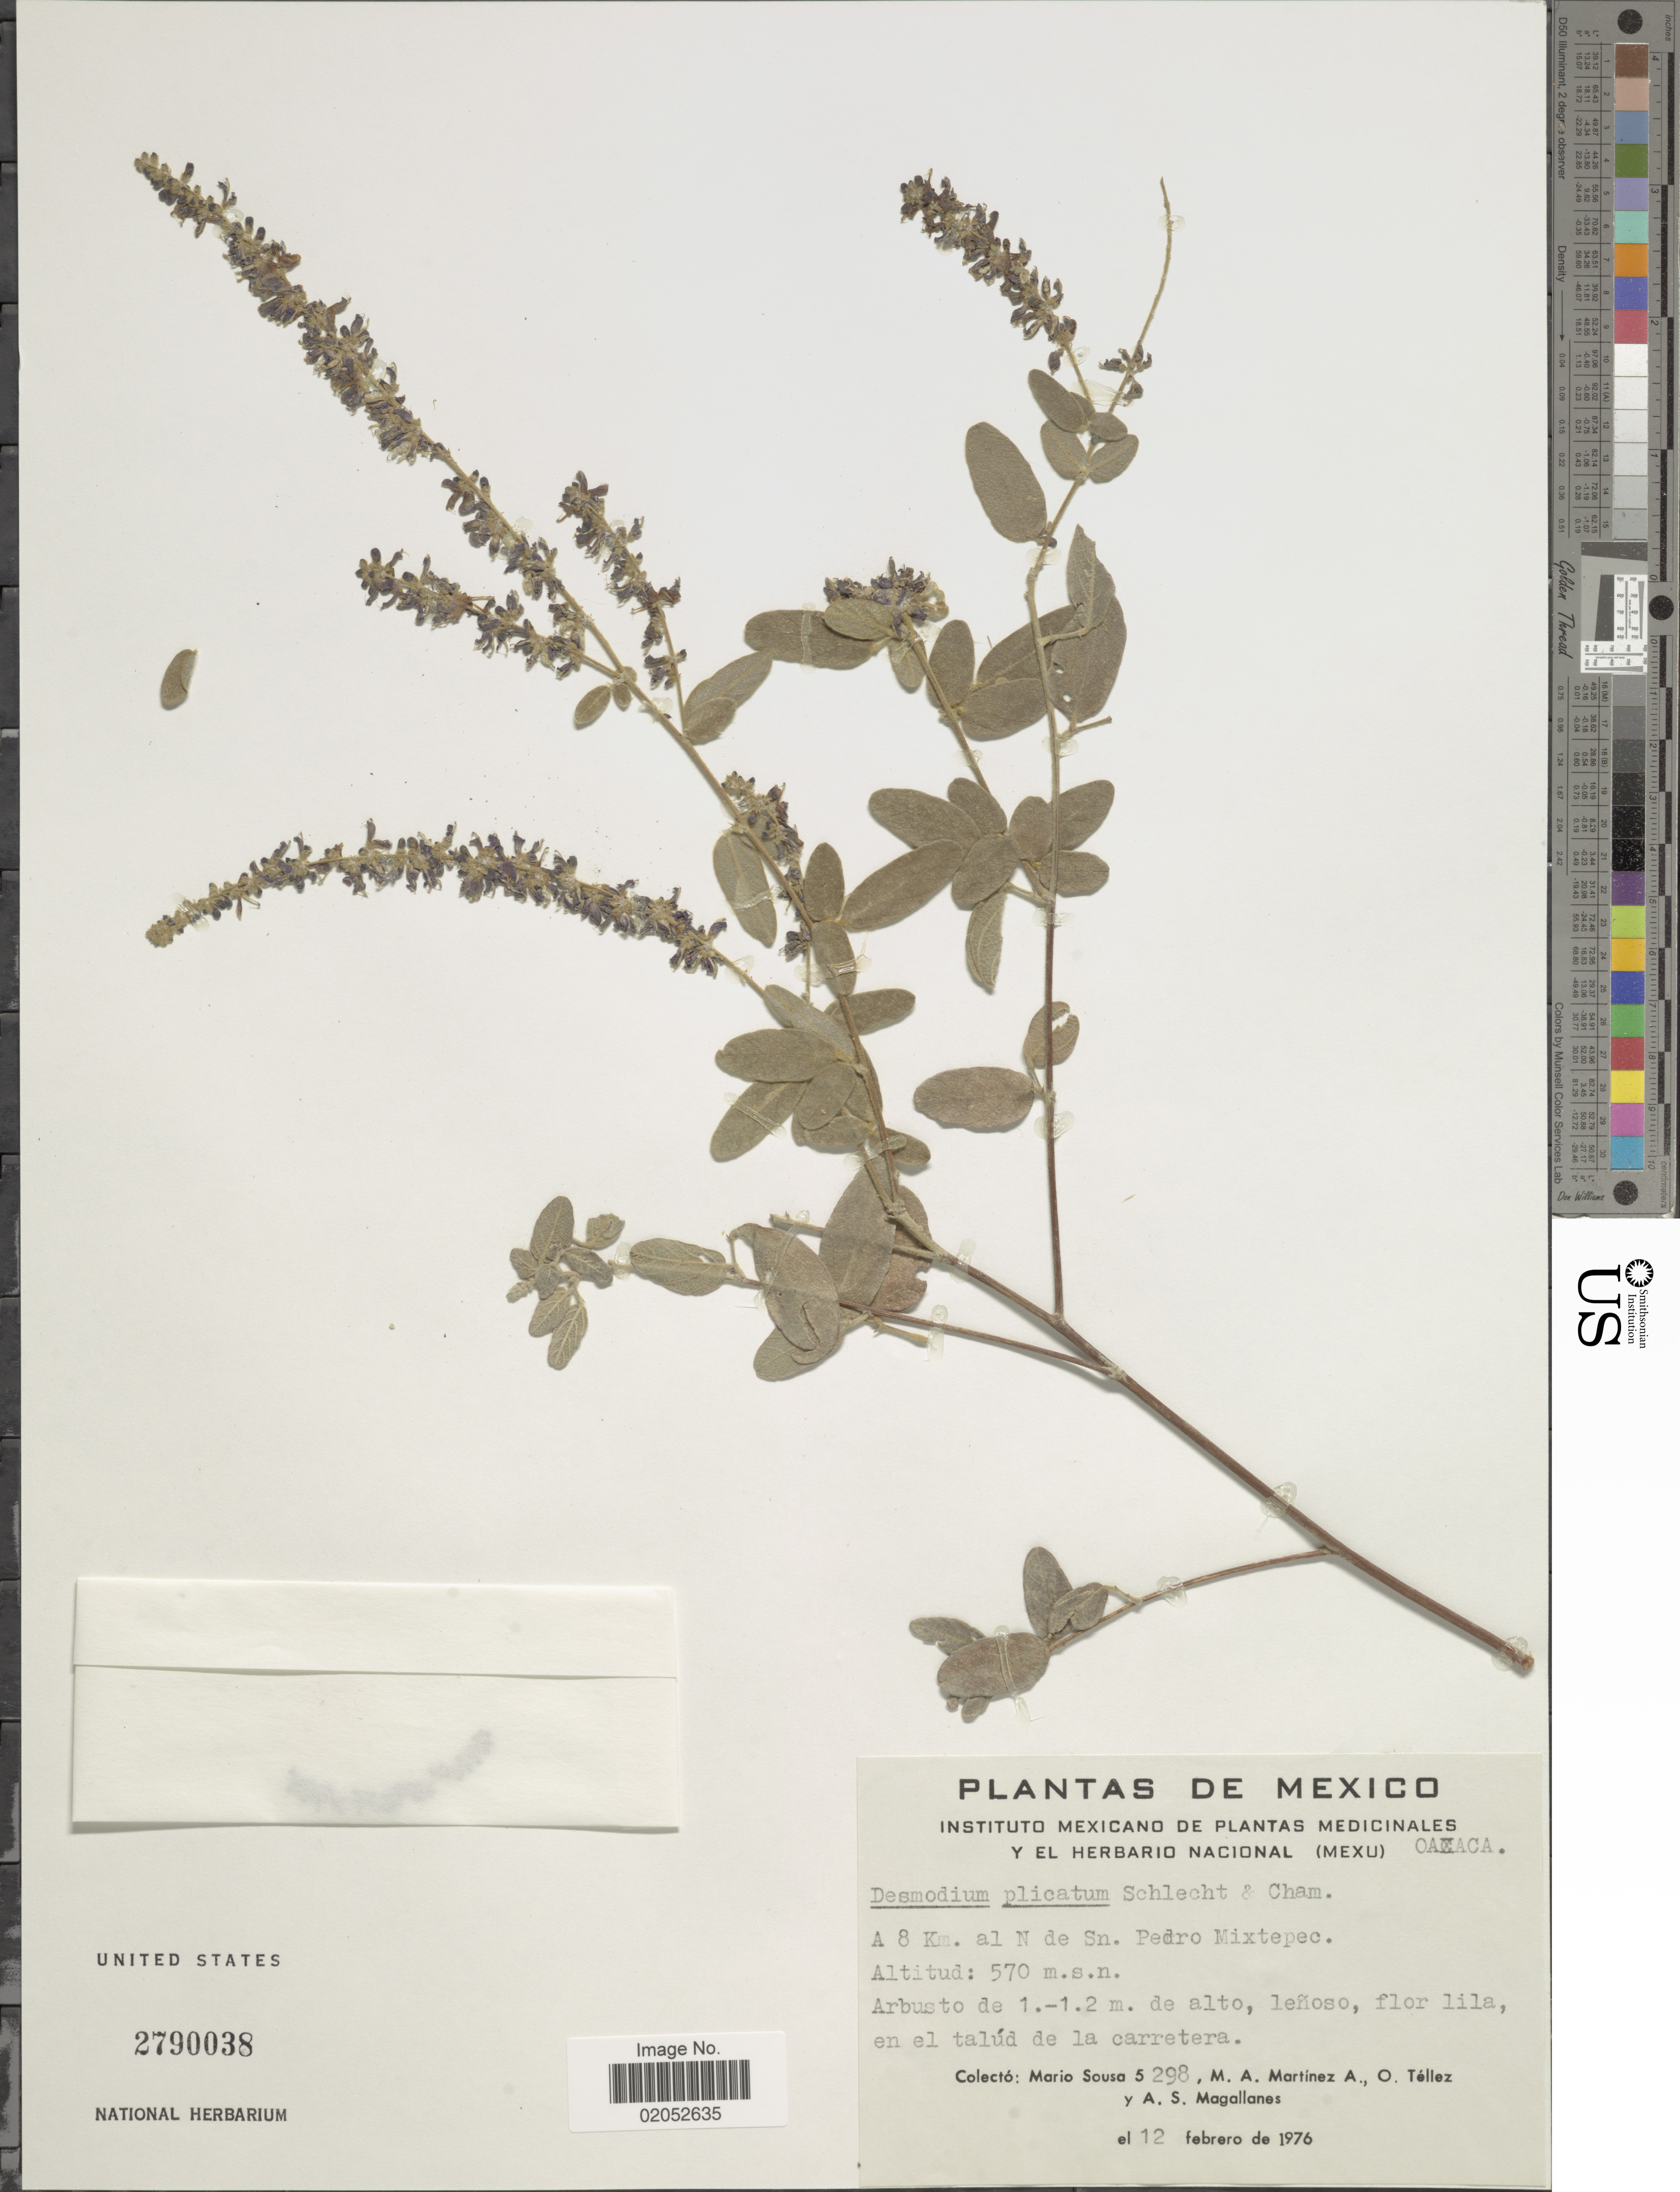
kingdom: Plantae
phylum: Tracheophyta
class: Magnoliopsida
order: Fabales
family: Fabaceae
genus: Desmodium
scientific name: Desmodium plicatum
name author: Schltdl. & Cham.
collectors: M. Sousa S., M. A. Martínez Alfaro, O. Tellez & A. Magallanes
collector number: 5298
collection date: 1976-02-12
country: Mexico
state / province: Oaxaca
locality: A 8 km. al N de Sn. Pedro Mixtepec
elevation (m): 570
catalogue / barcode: US 2790038